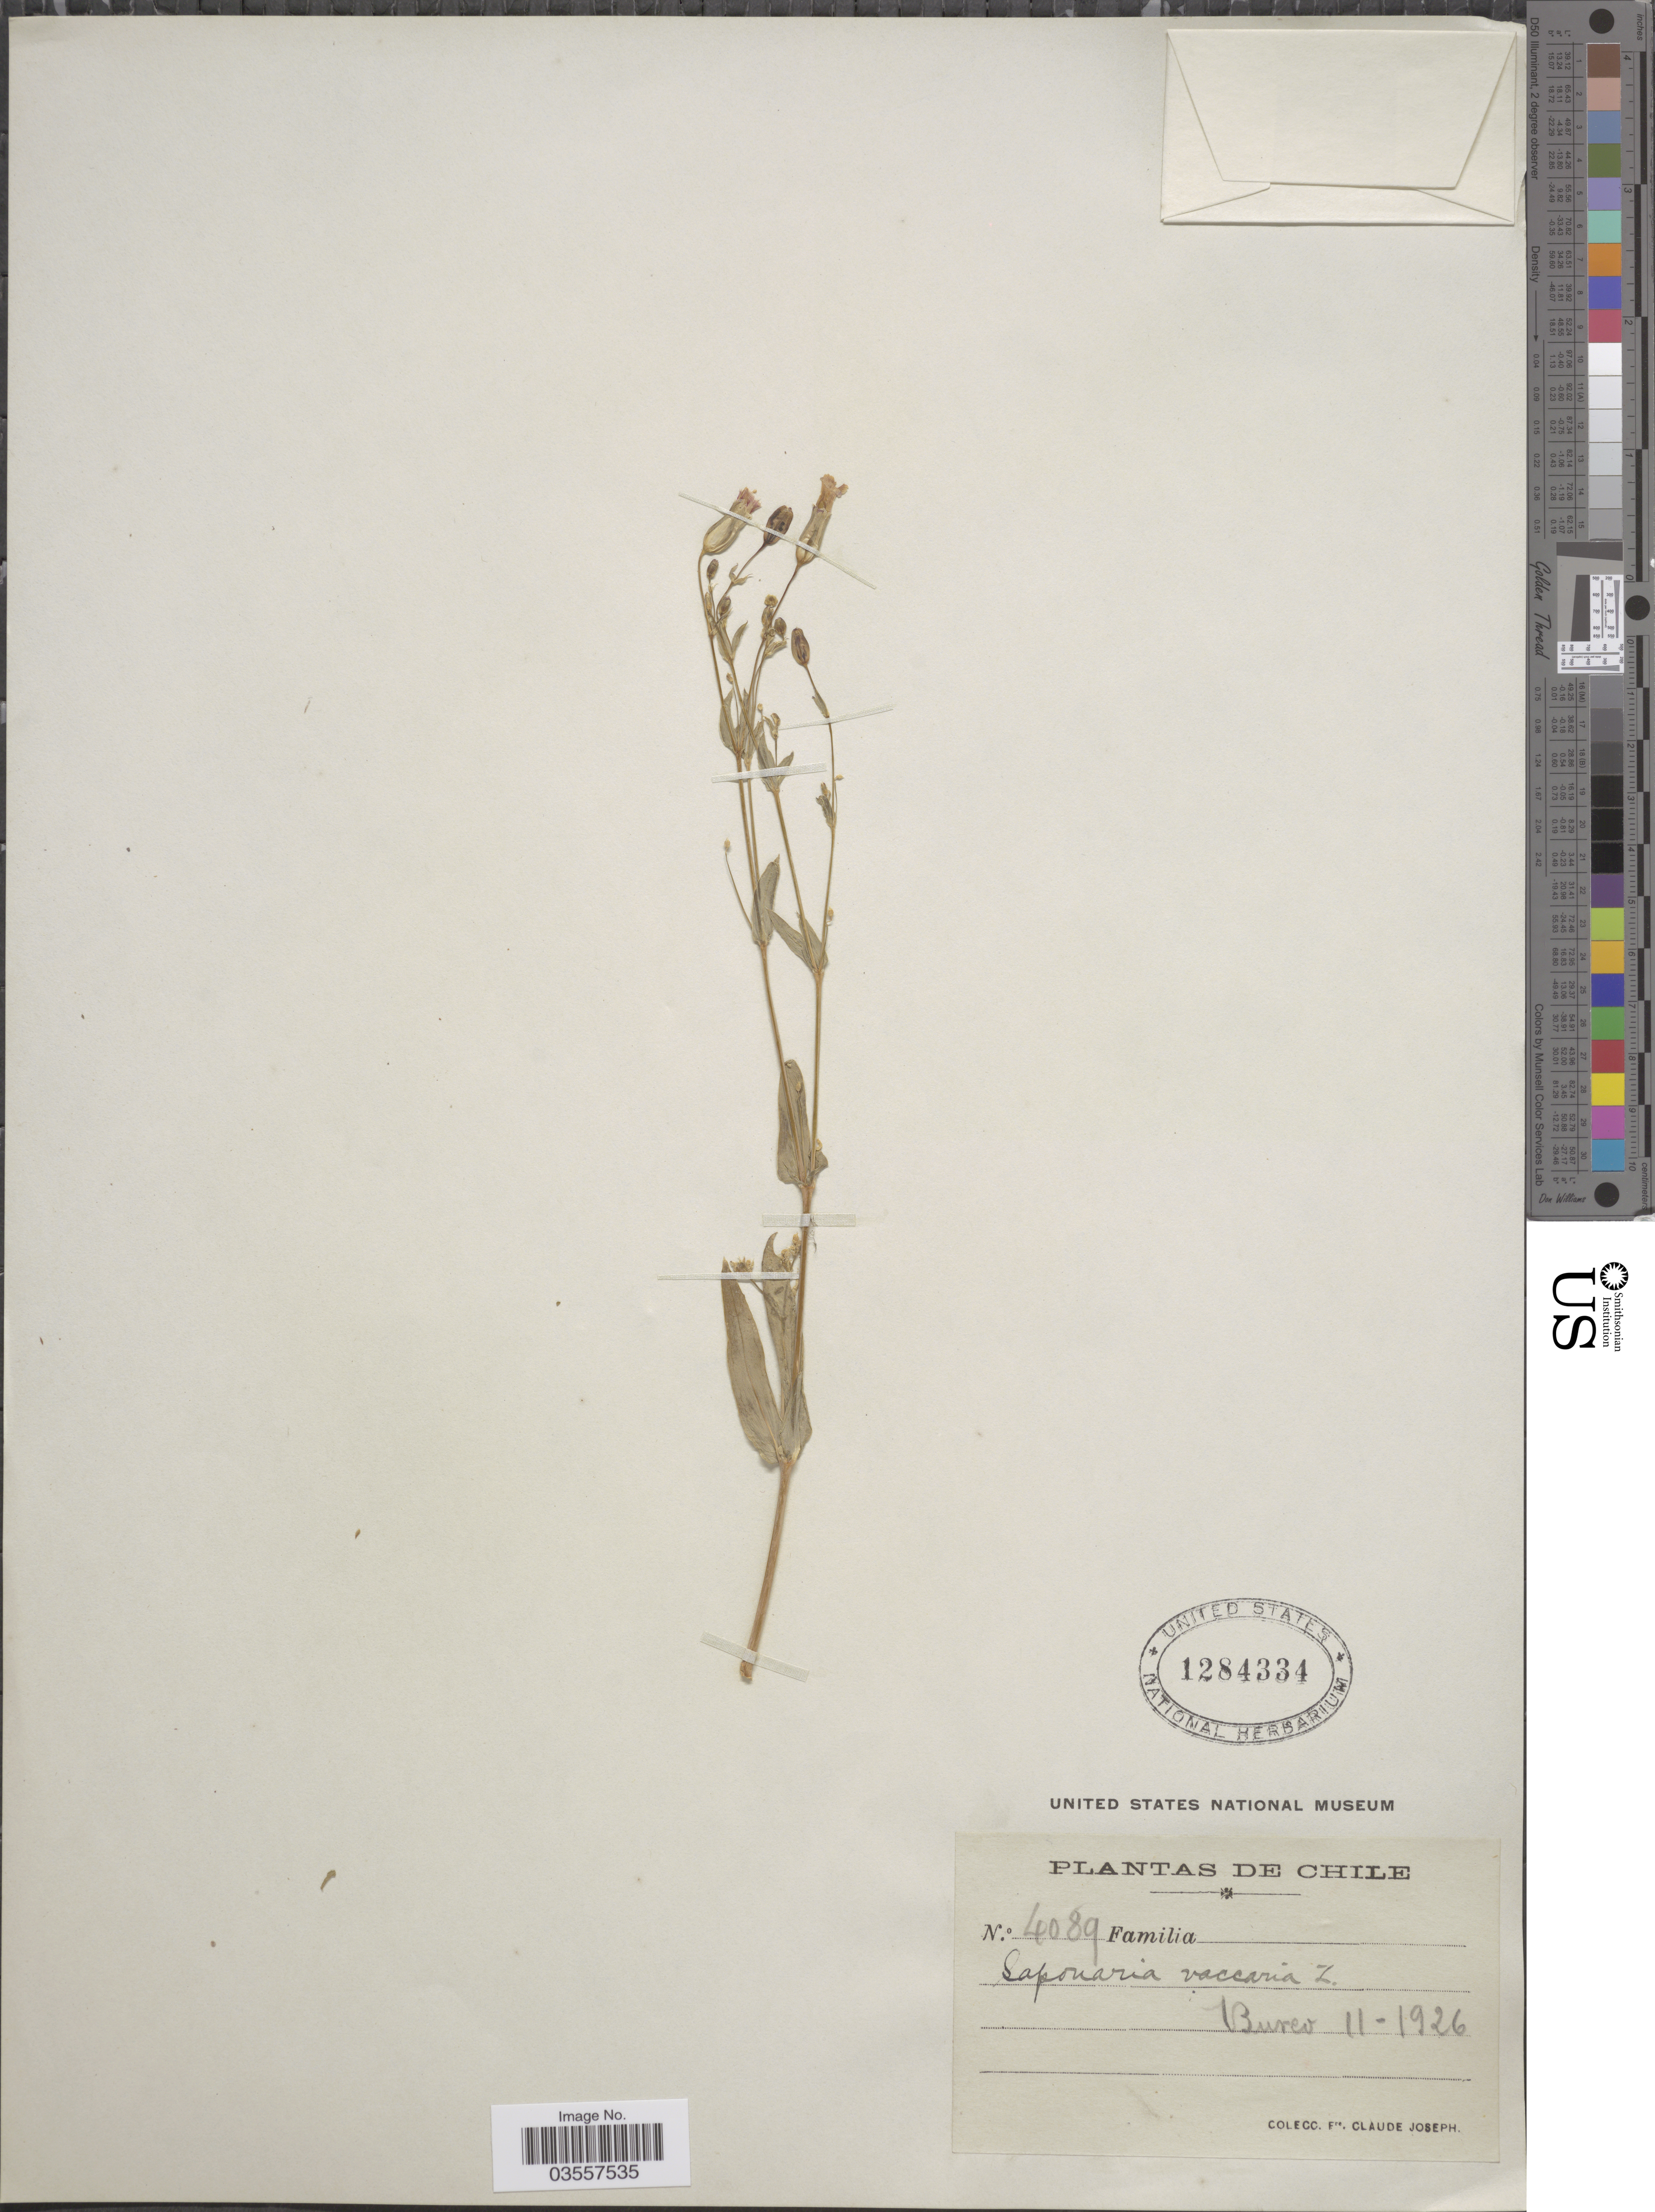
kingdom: Plantae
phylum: Tracheophyta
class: Magnoliopsida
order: Caryophyllales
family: Caryophyllaceae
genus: Saponaria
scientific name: Saponaria officinalis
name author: L.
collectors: Bro. Claude-Joseph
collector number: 4089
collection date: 1926-11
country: Chile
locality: Burco.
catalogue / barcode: US 1284334